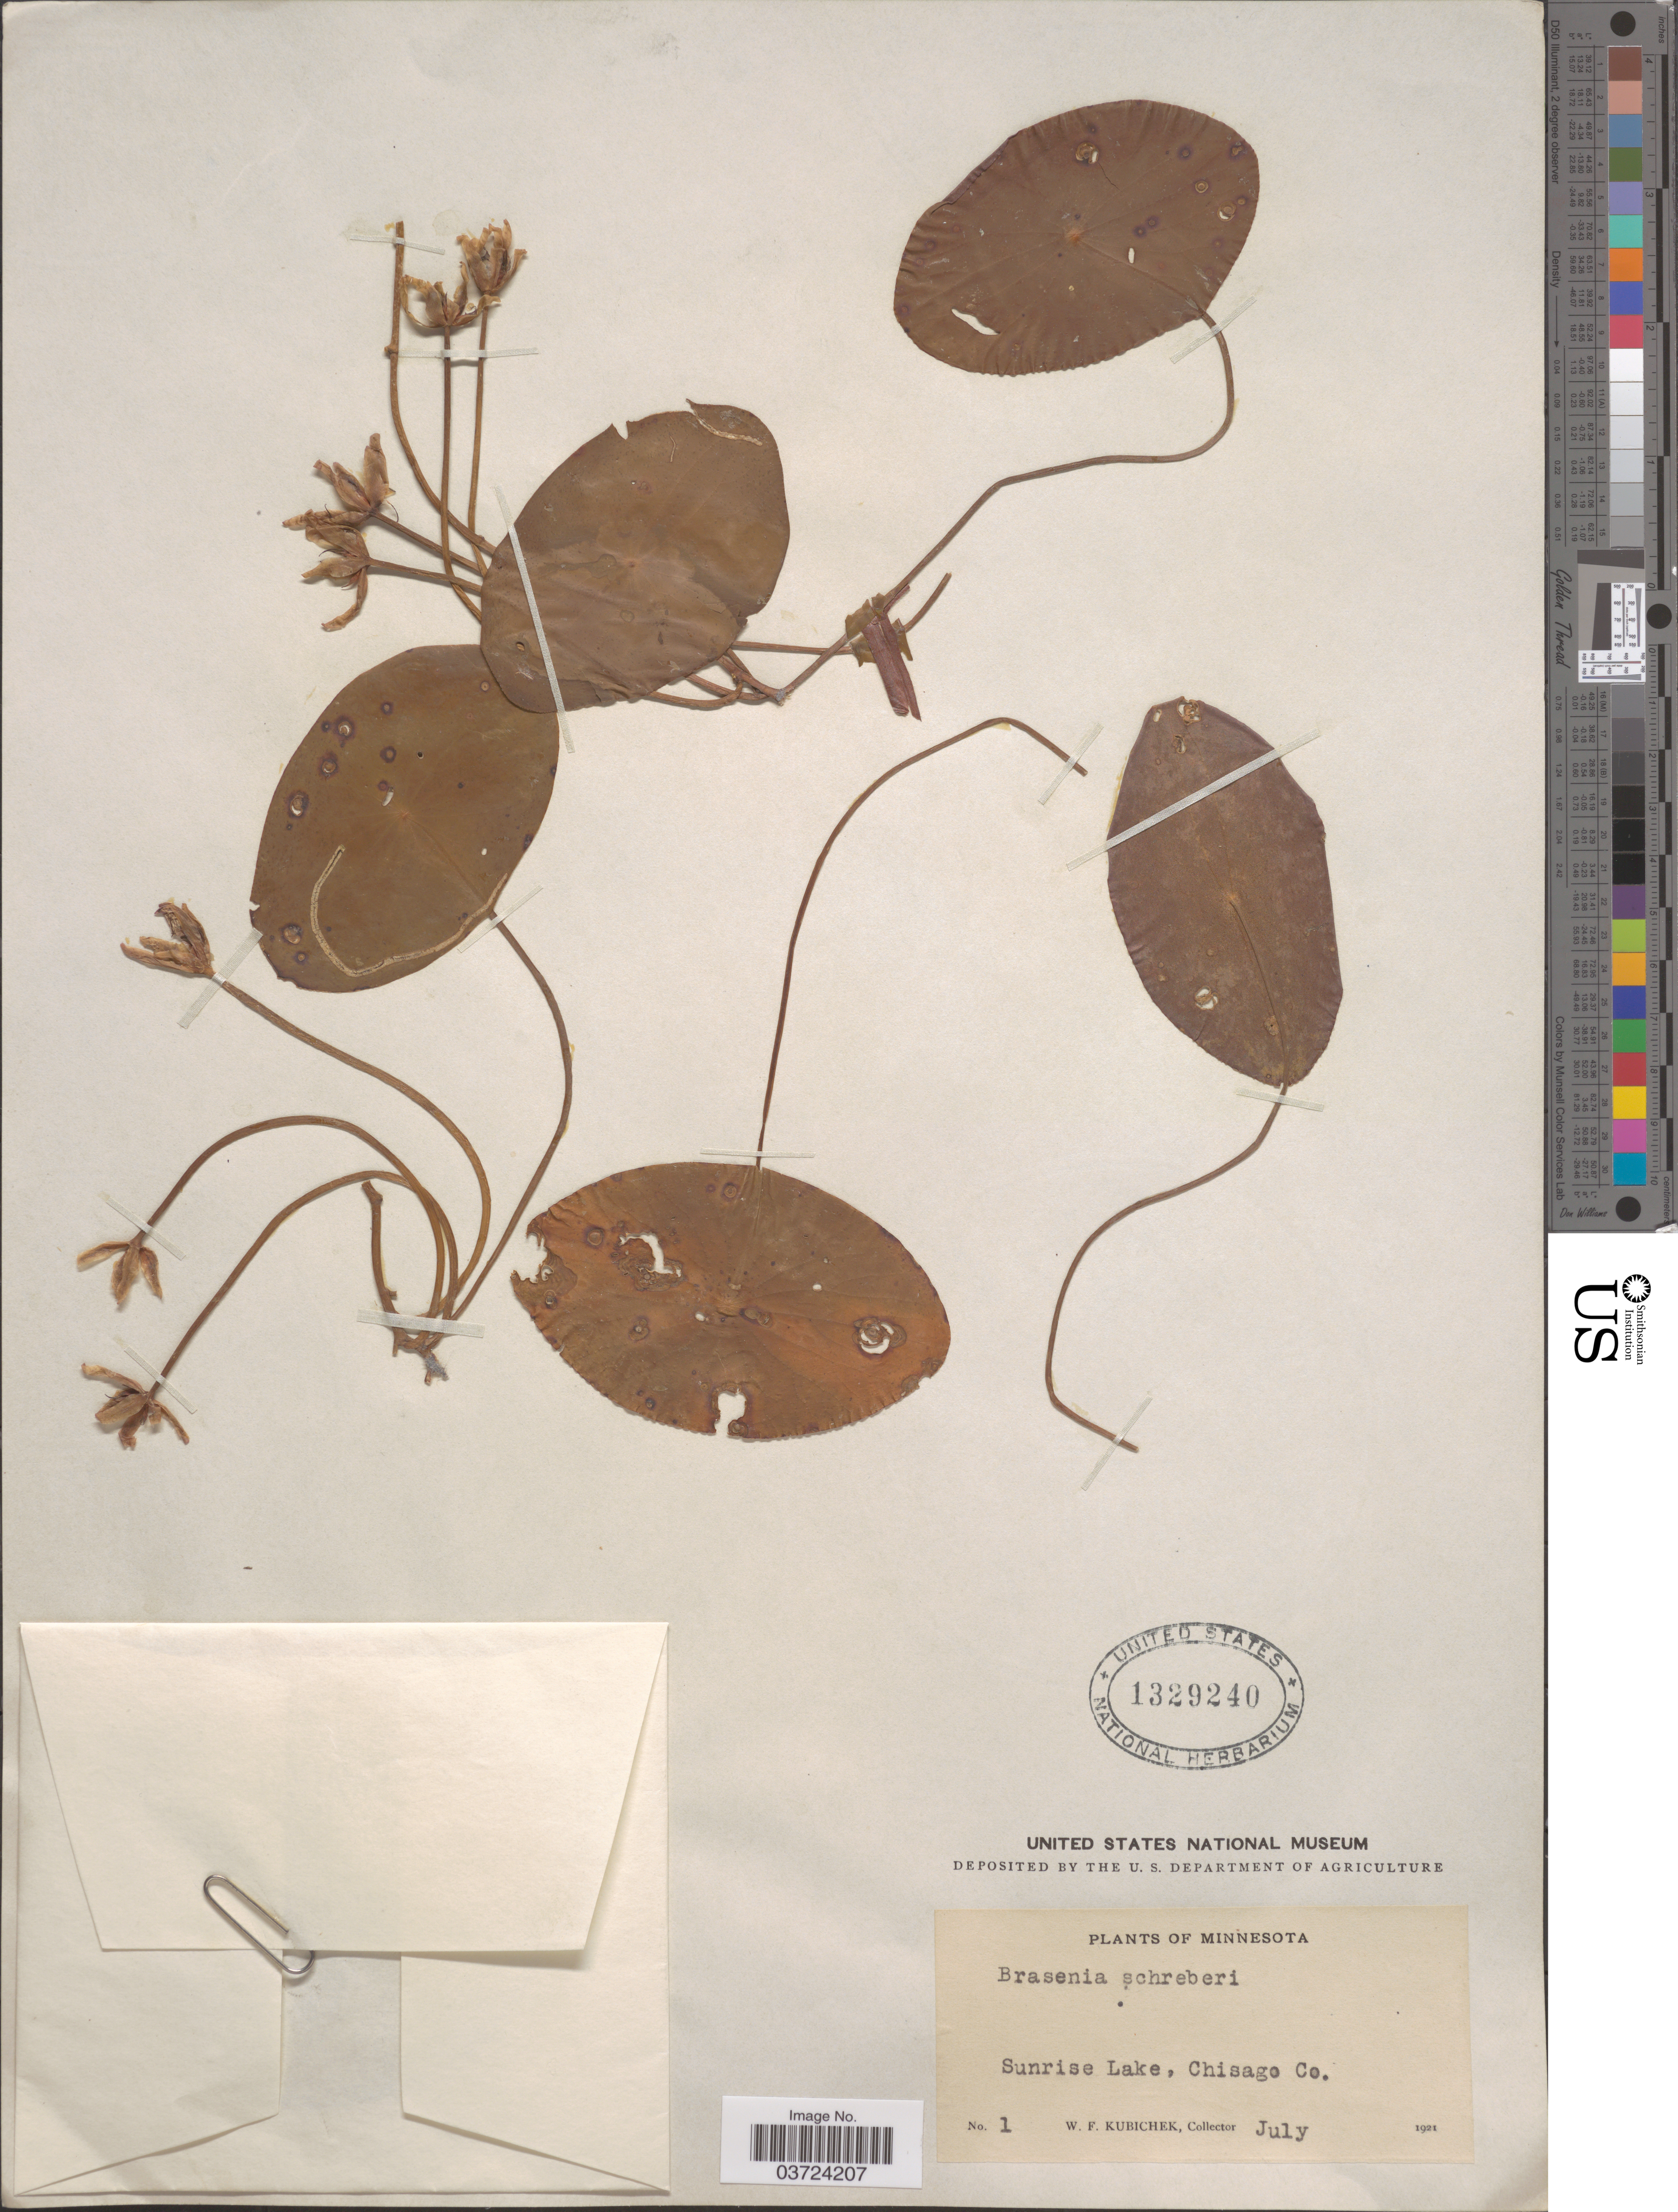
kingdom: Plantae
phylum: Tracheophyta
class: Magnoliopsida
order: Nymphaeales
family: Cabombaceae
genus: Brasenia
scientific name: Brasenia schreberi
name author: J.F. Gmel.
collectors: W. Kubichek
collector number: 1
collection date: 1921-07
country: United States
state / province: Minnesota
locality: Sunrise Lake, Chisago Co.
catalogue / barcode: US 1329240